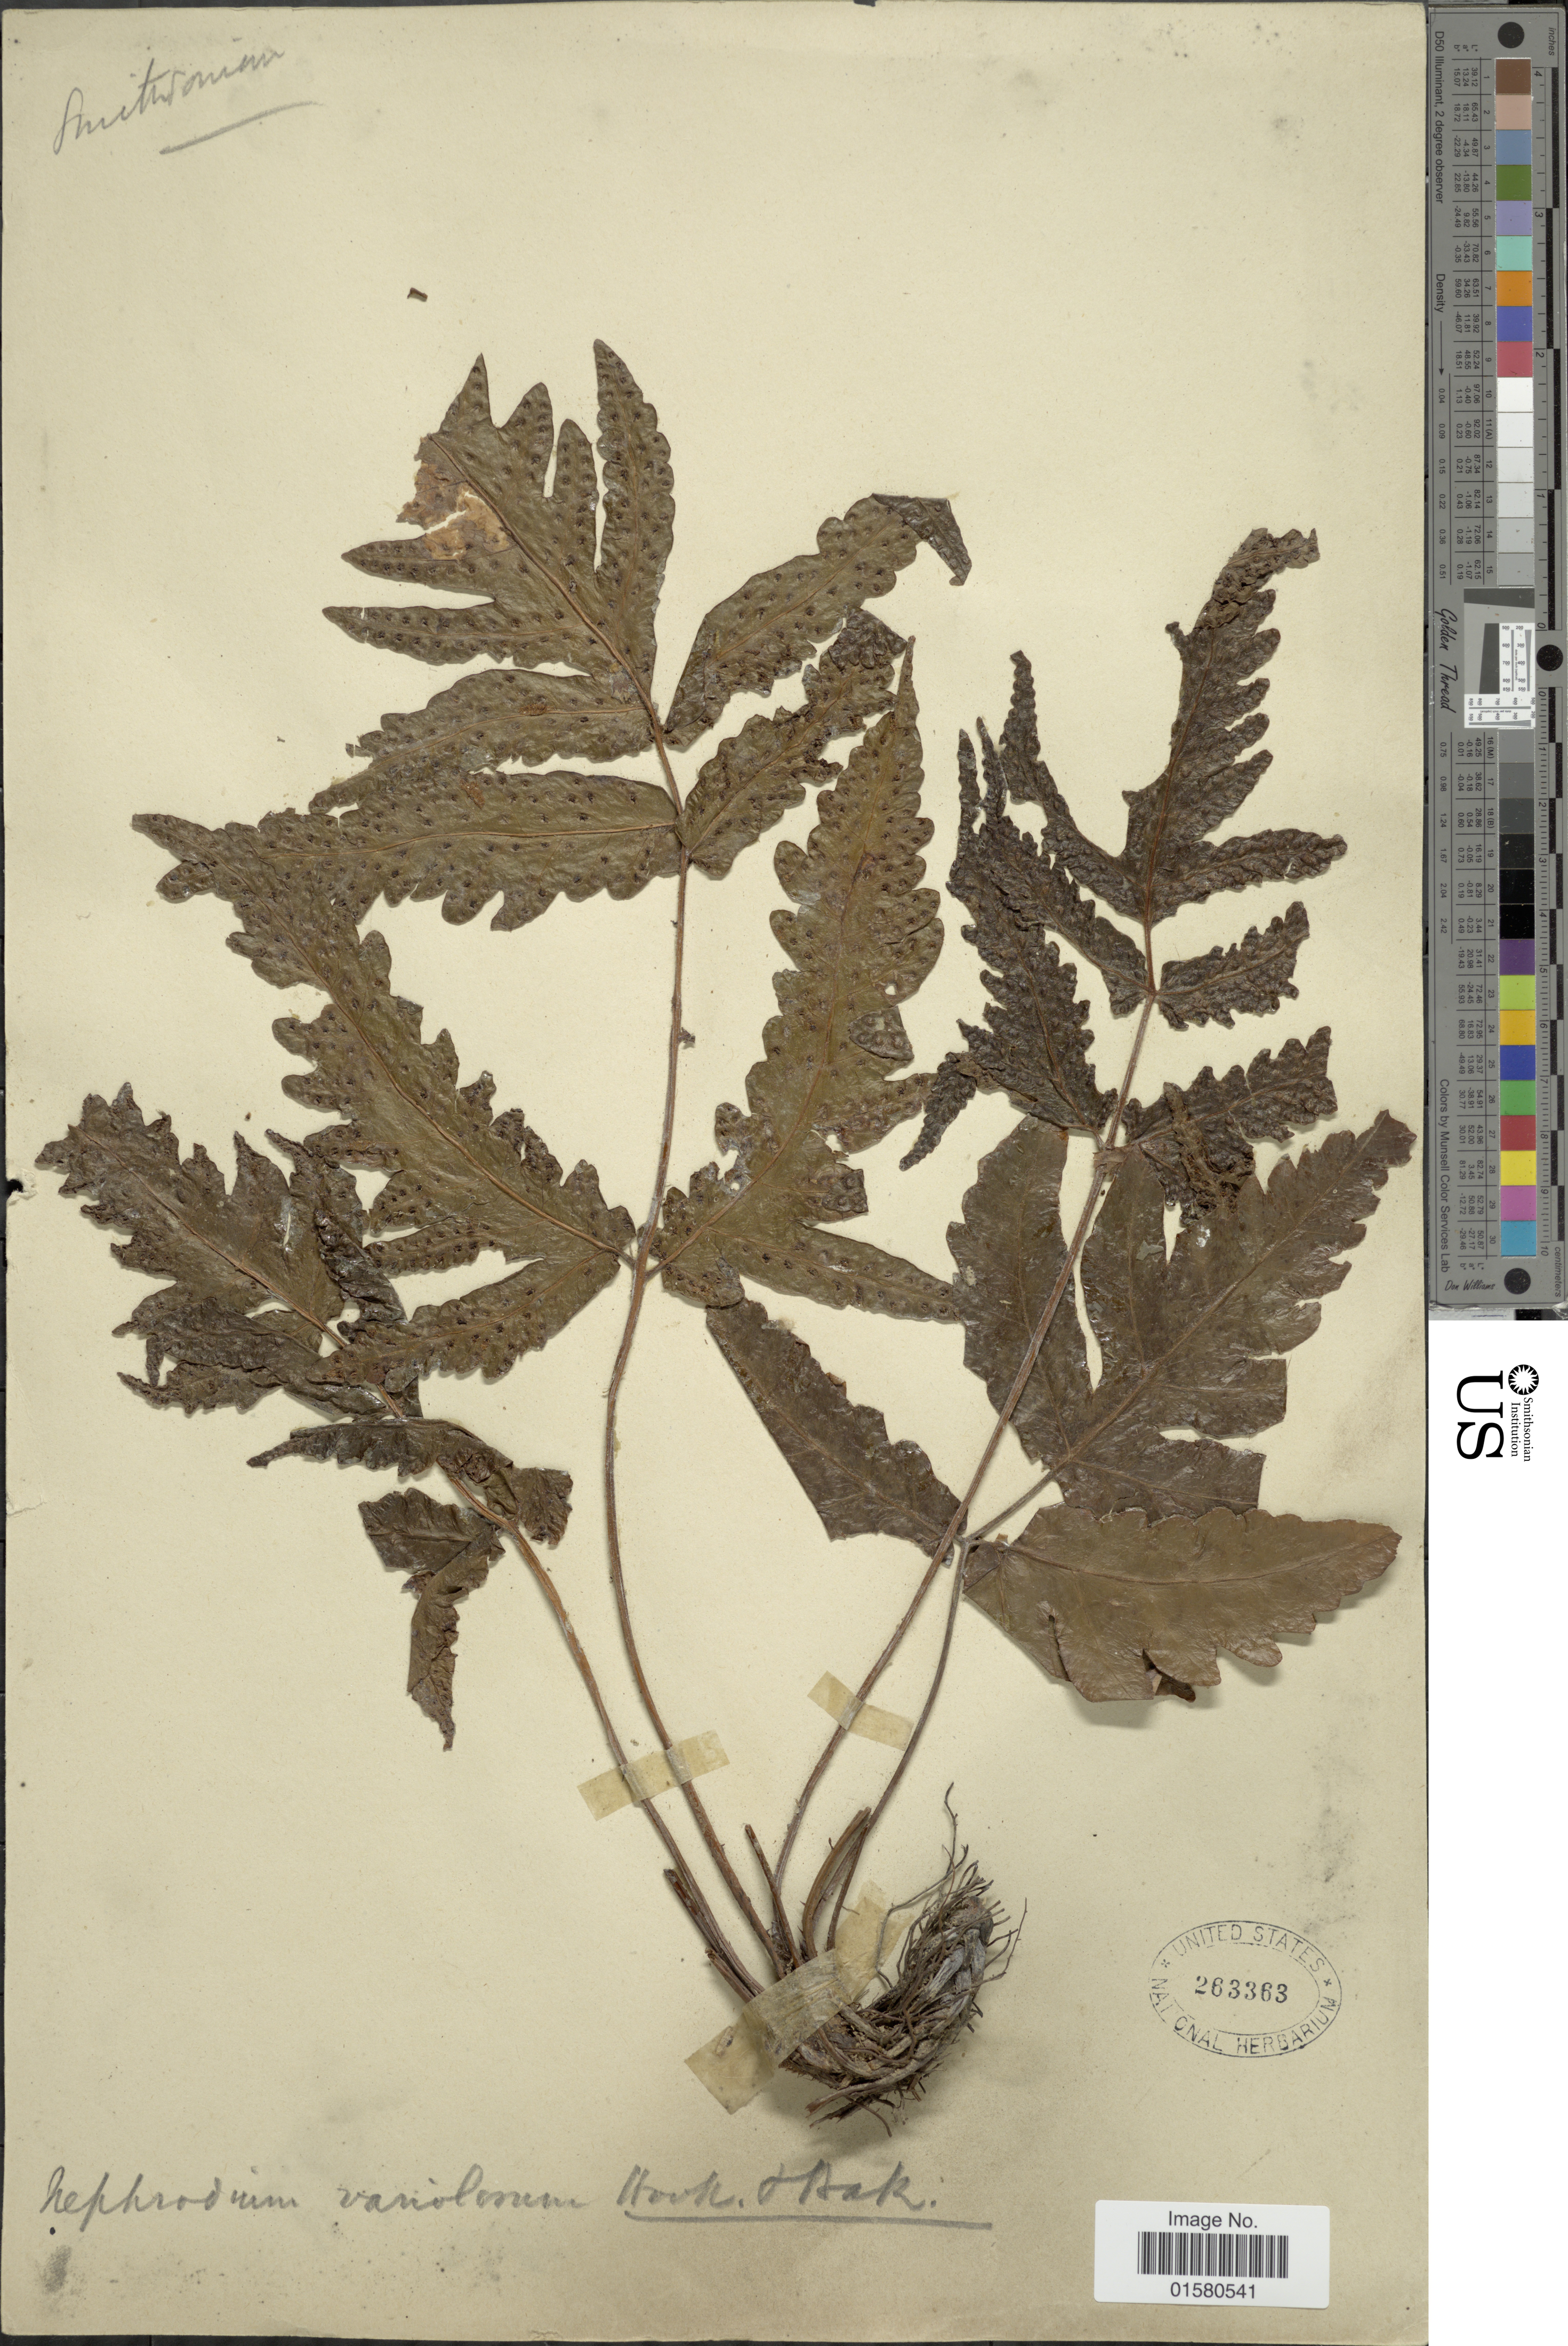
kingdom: Plantae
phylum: Tracheophyta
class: Polypodiopsida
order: Polypodiales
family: Tectariaceae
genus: Tectaria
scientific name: Tectaria variolosa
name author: (Wall. ex Hook.) C. Chr.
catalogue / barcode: US 263363